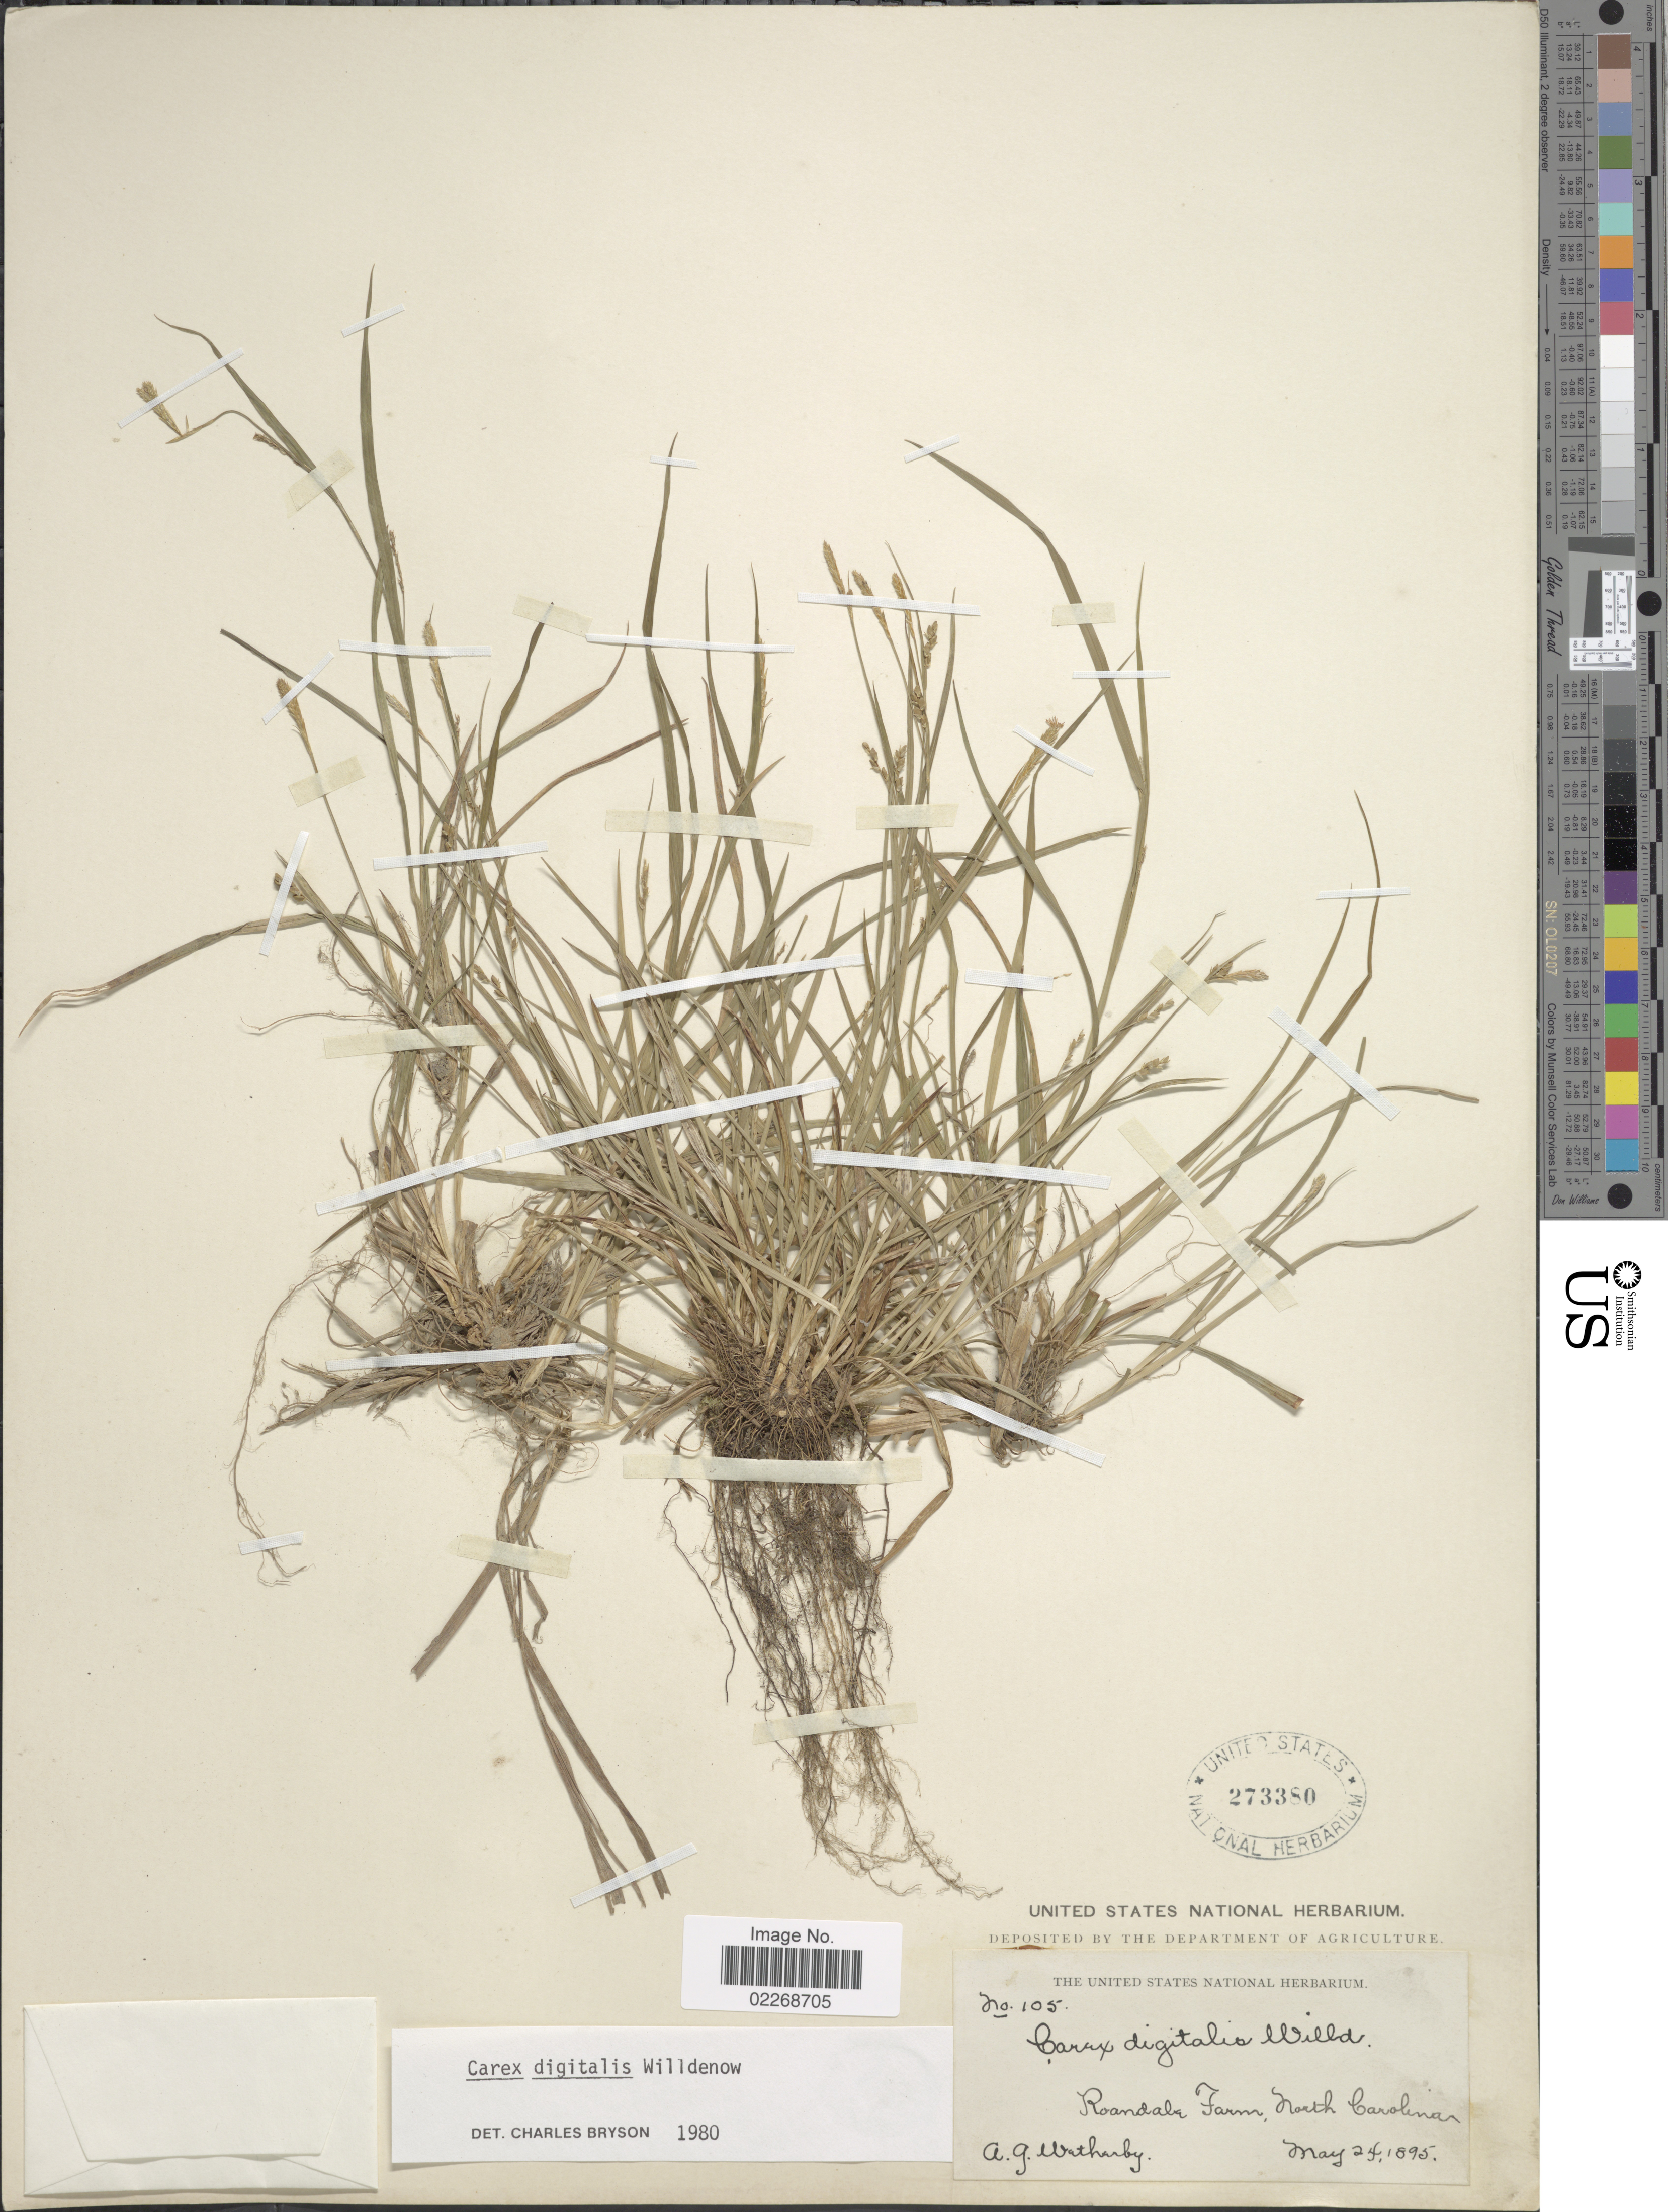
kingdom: Plantae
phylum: Tracheophyta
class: Liliopsida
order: Poales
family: Cyperaceae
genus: Carex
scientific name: Carex digitalis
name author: Willd.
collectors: A. Wetherby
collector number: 105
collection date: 1895-05-24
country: United States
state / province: North Carolina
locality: Roandale Farm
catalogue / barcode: US 273380